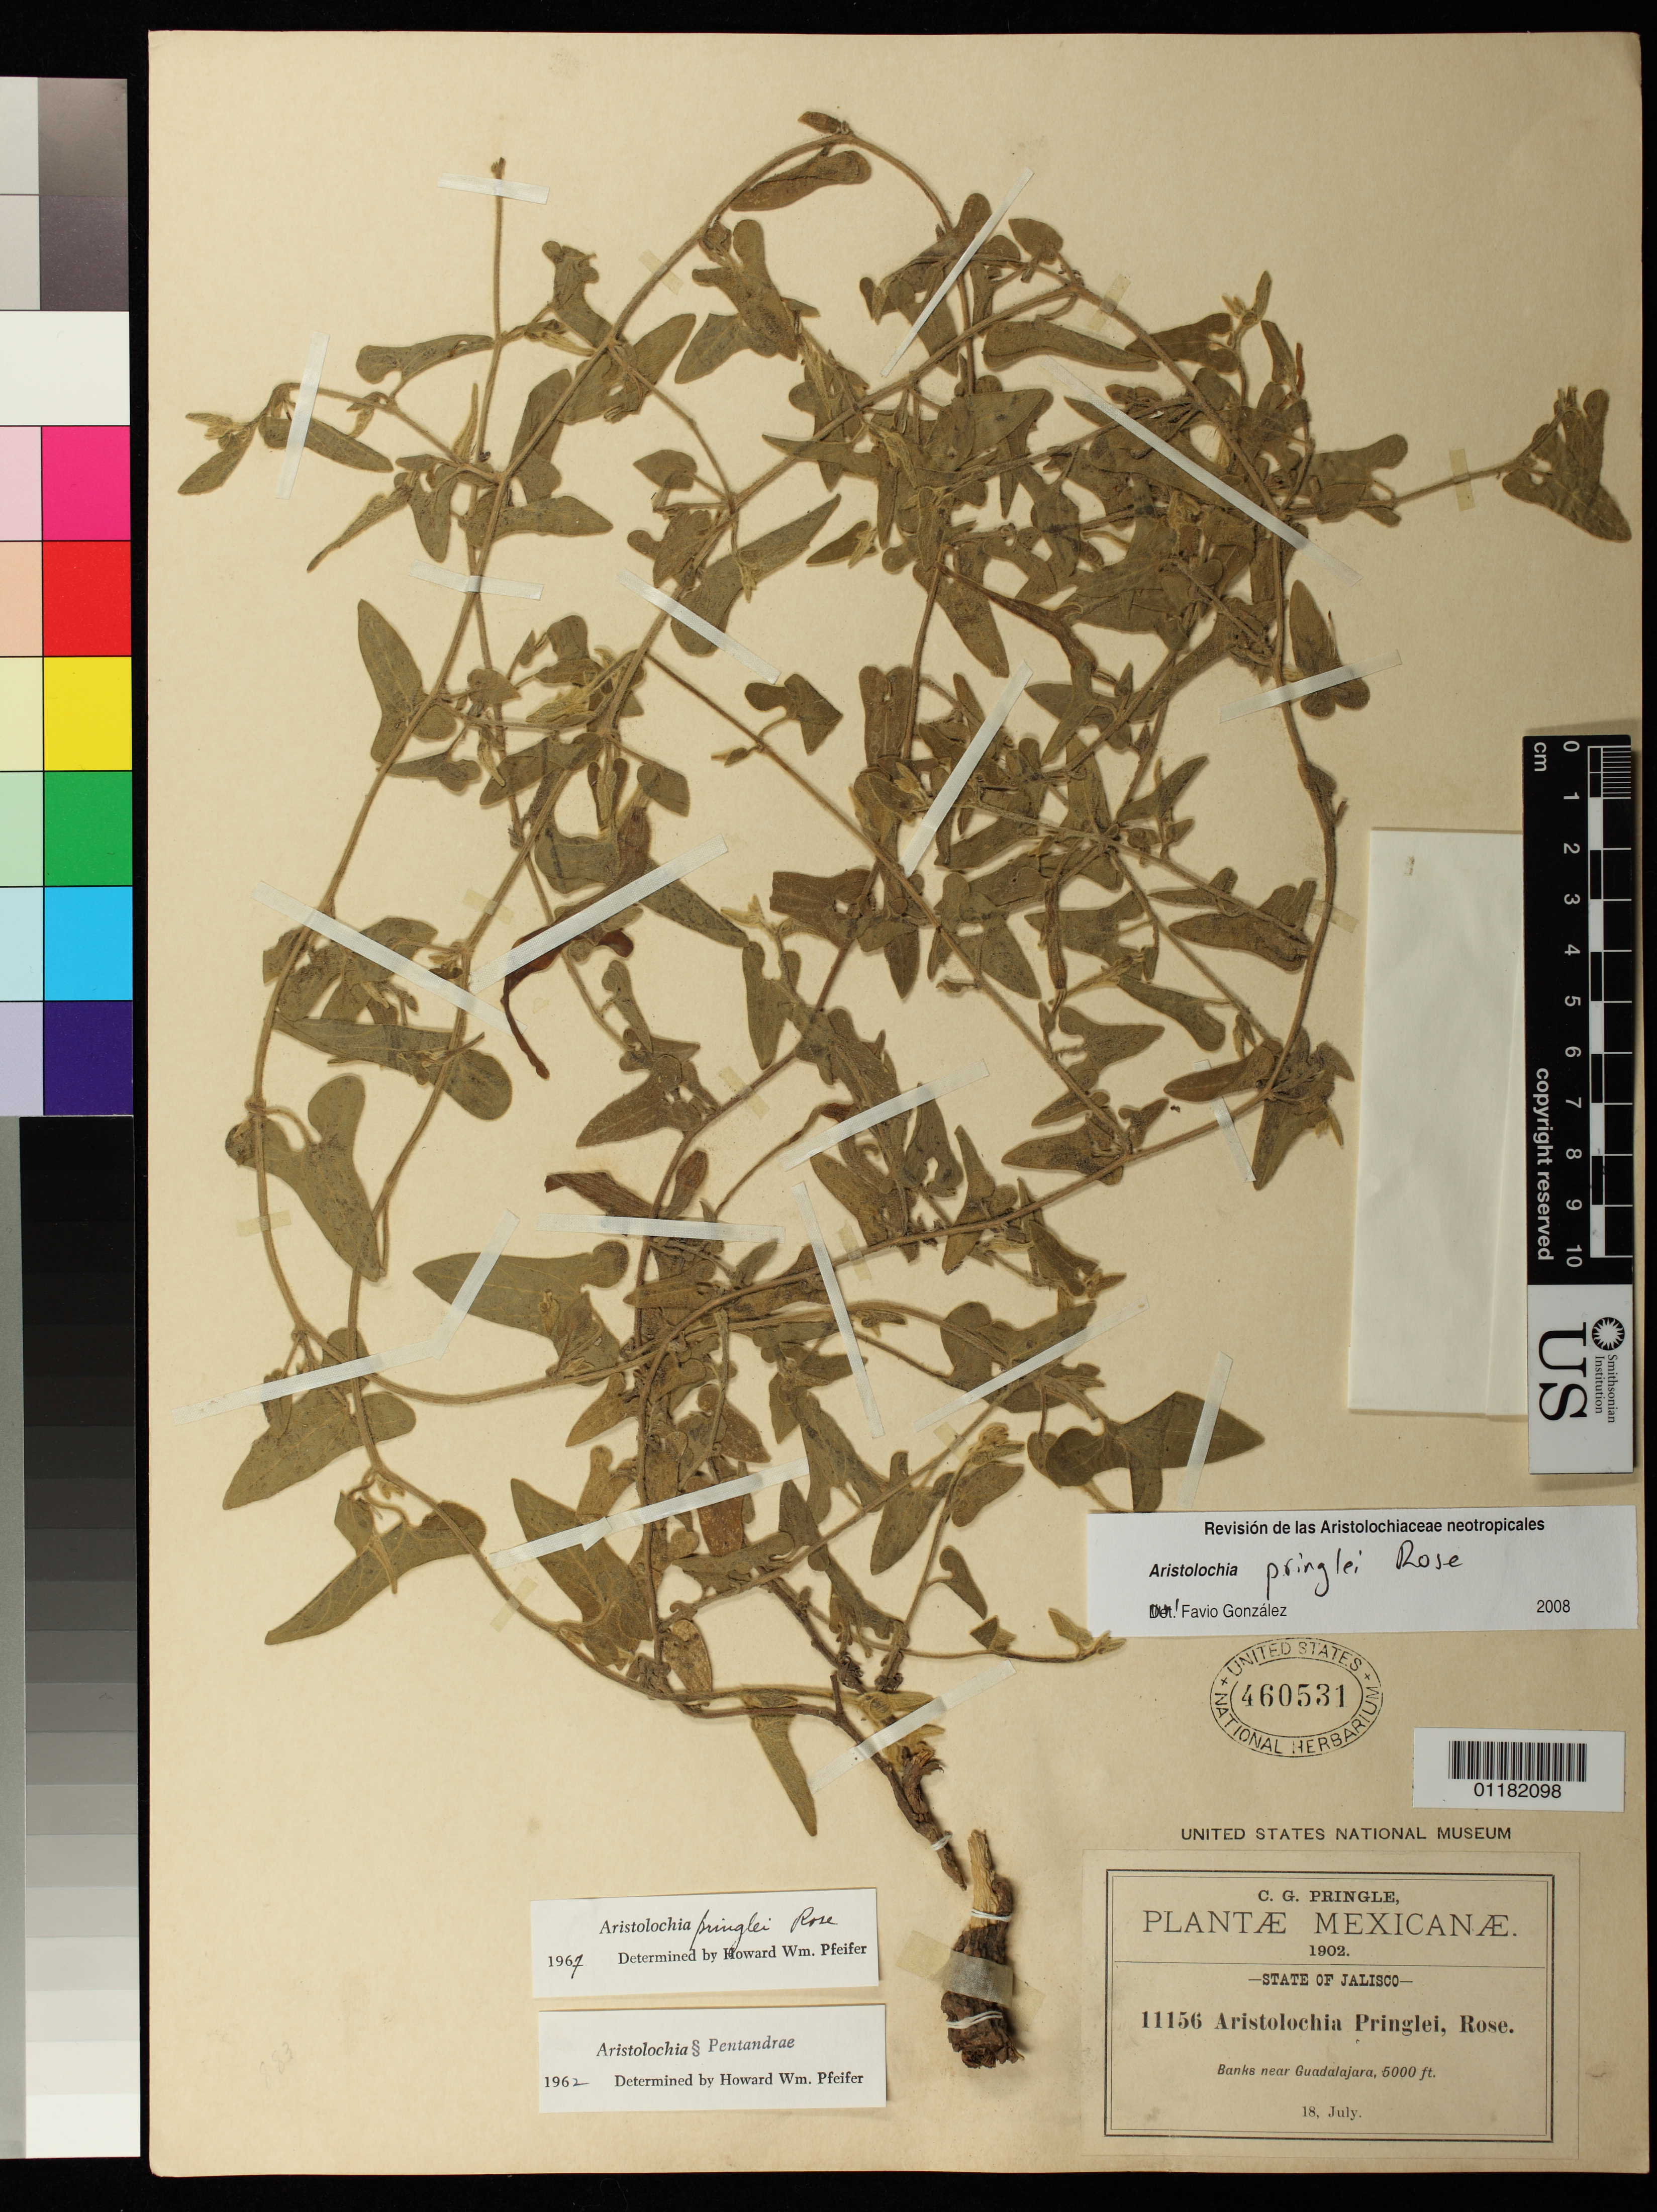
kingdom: Plantae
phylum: Tracheophyta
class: Magnoliopsida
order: Piperales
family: Aristolochiaceae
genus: Aristolochia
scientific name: Aristolochia pringlei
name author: Rose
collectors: C. G. Pringle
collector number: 11156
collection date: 1902-07-18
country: Mexico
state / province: Jalisco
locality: Banks near Guadalajara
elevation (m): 1524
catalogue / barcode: US 460531